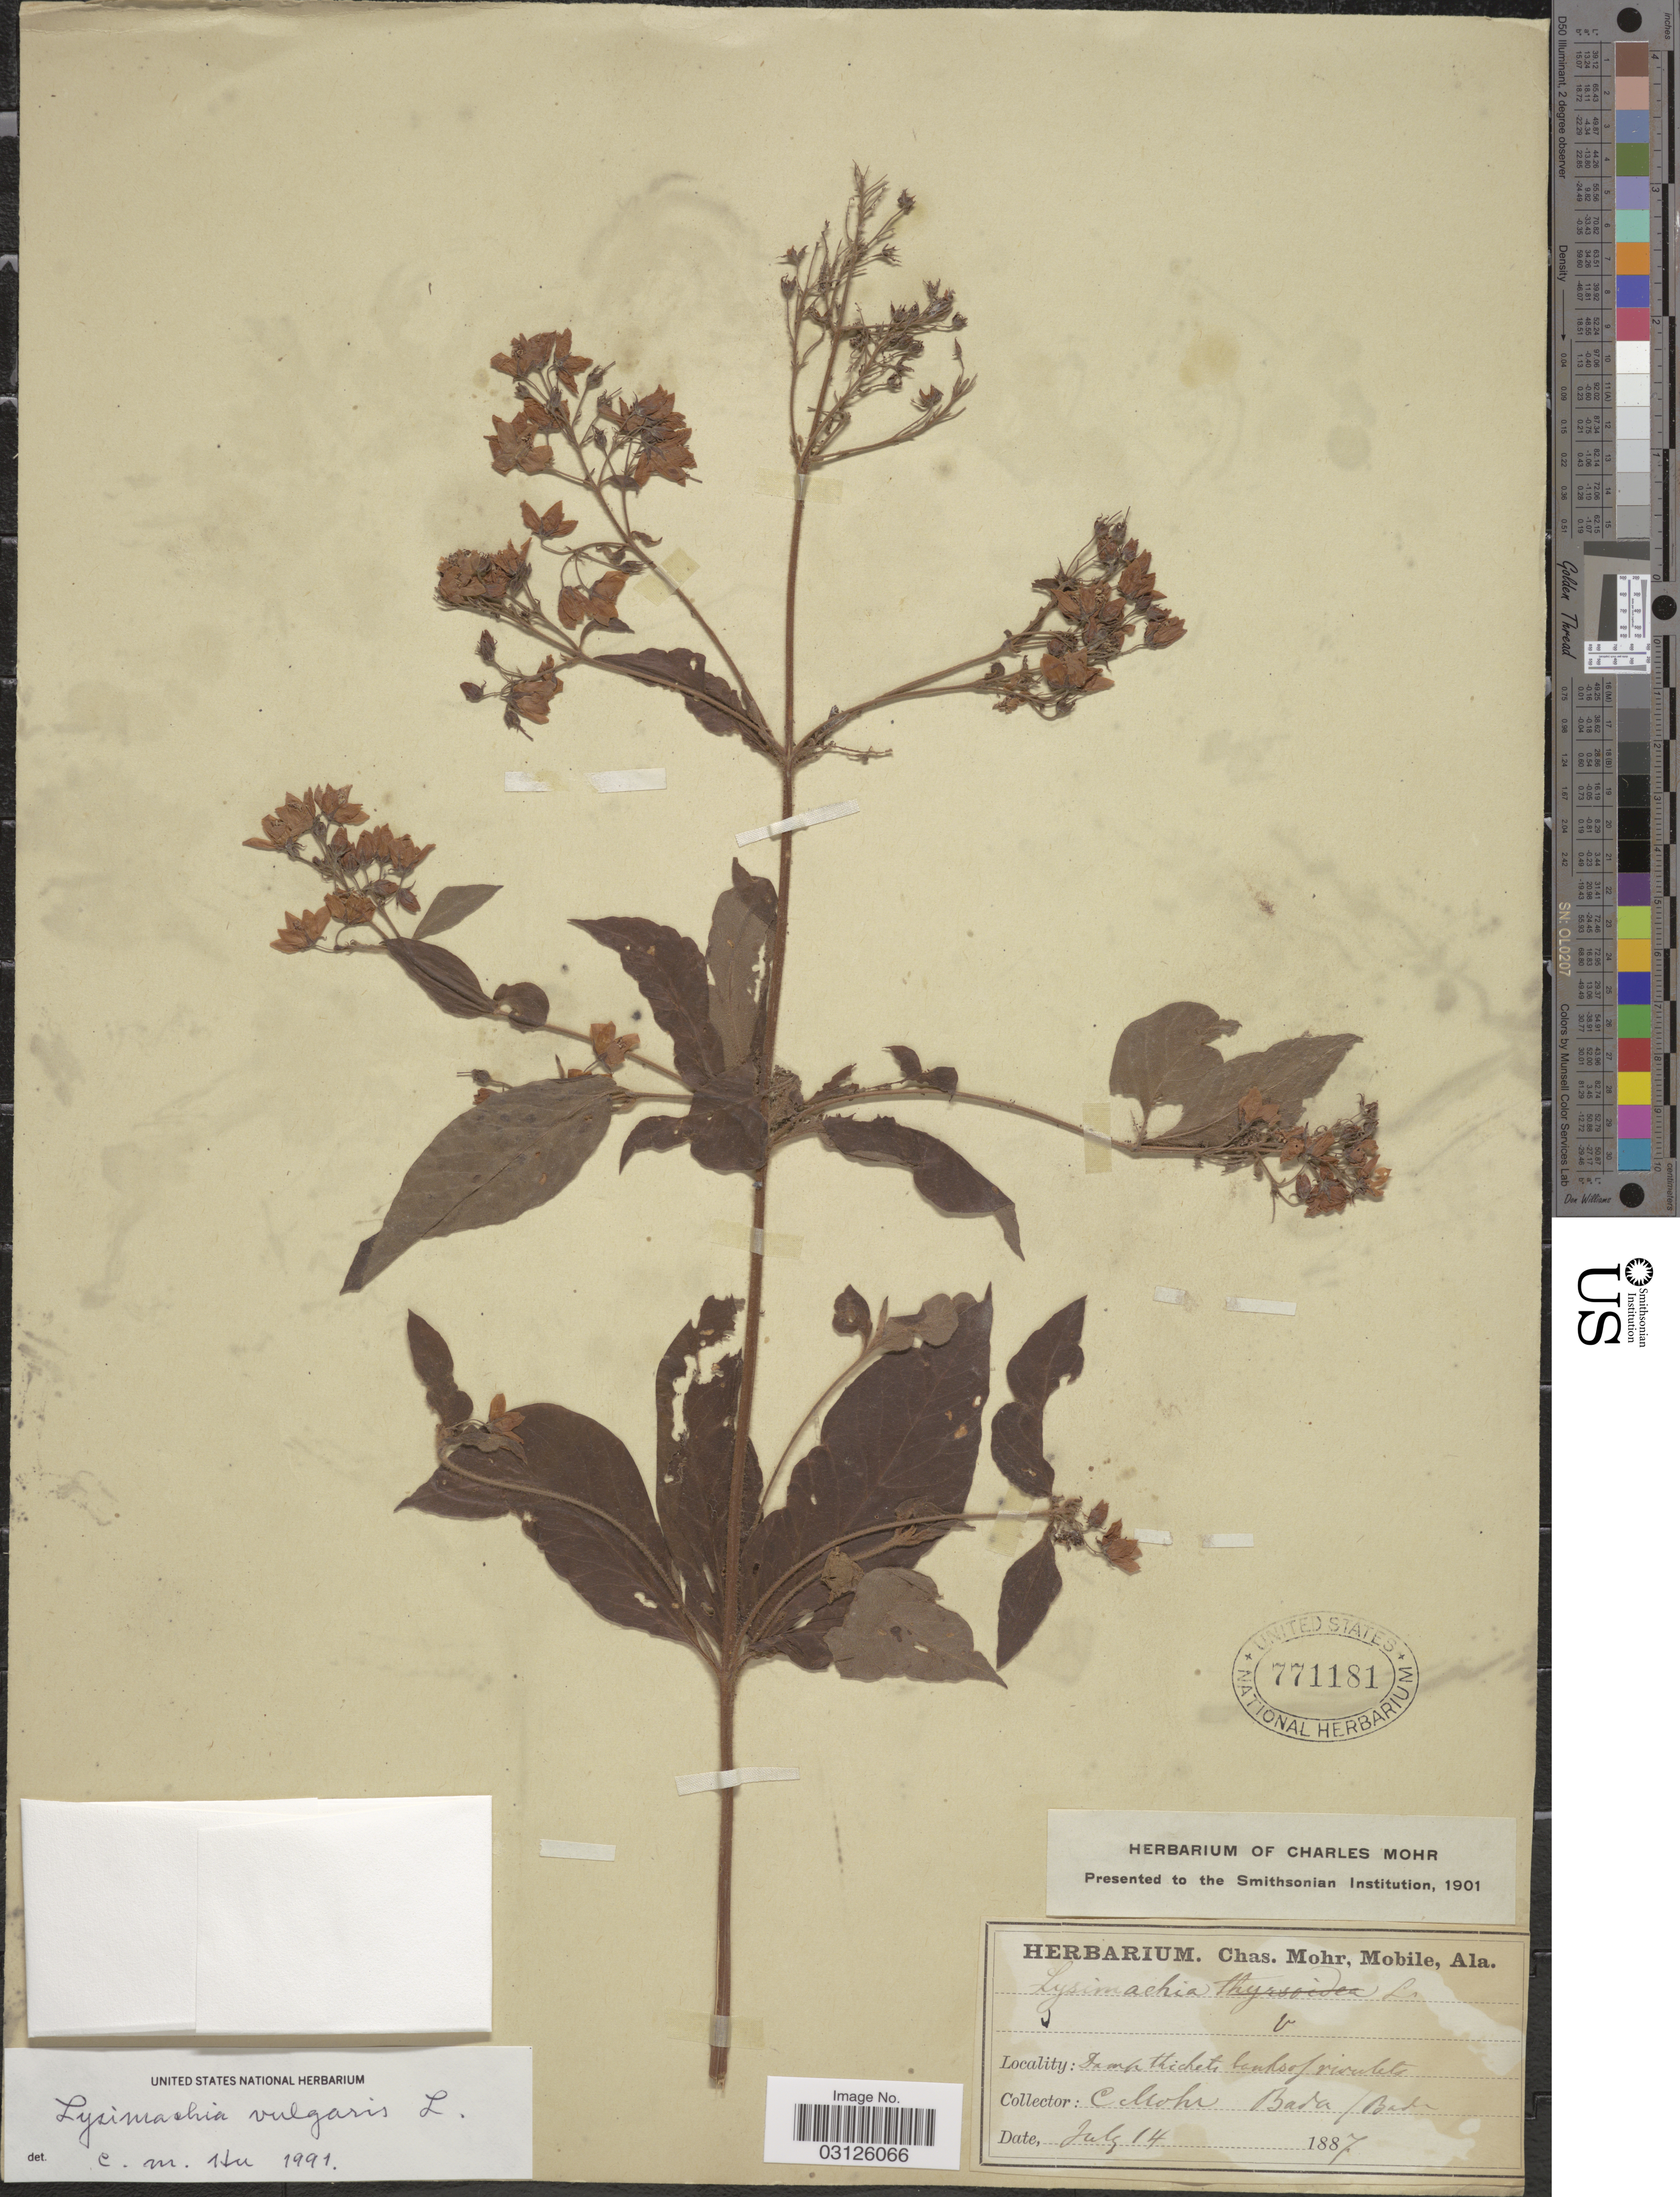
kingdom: Plantae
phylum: Tracheophyta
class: Magnoliopsida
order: Ericales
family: Primulaceae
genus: Lysimachia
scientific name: Lysimachia thyrsiflora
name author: L.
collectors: Mohr, C. T. (herbarium)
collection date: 1887-07-14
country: Germany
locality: Damp thickets banks of rivulets. Baden/Baden.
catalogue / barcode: US 771181